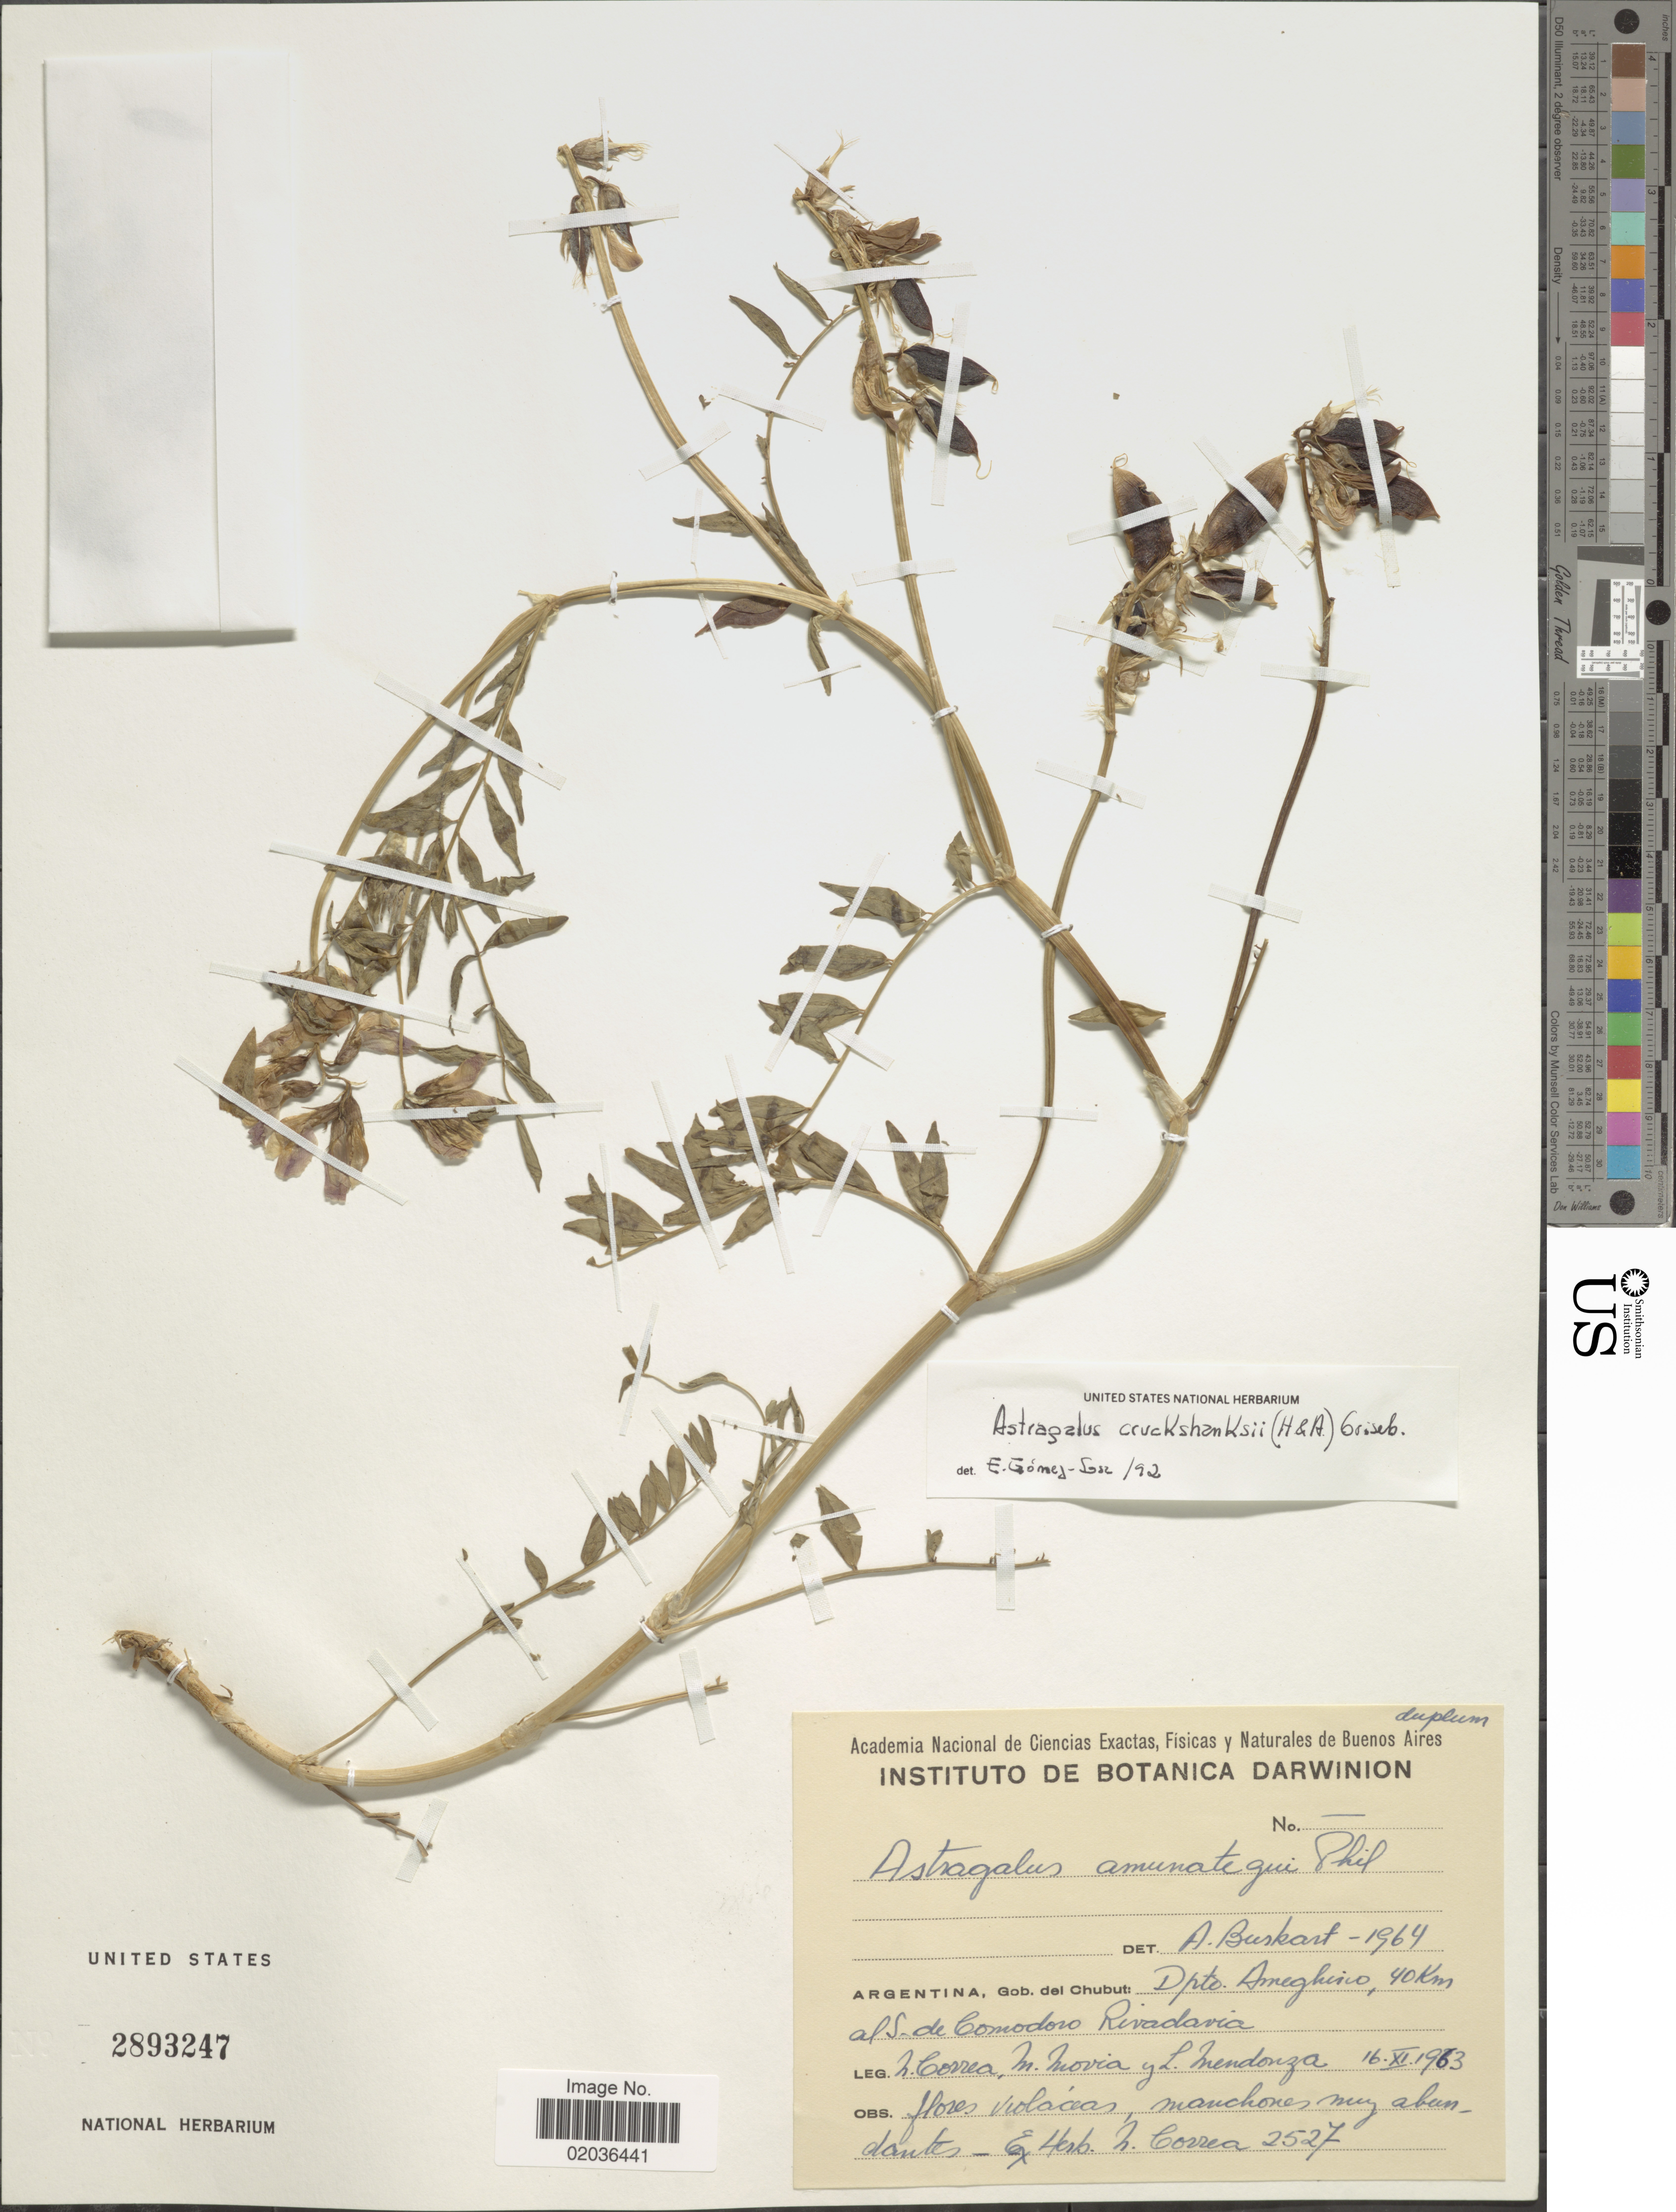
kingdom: Plantae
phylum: Tracheophyta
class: Magnoliopsida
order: Fabales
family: Fabaceae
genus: Astragalus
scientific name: Astragalus cruckshanksii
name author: (Hook. & Arn.) Griseb.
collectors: M. N. Correa, M. Movia & L. Mendoza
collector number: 2527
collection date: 1963-11-16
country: Argentina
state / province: Chubut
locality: Gob. del Chubut: Dpto. Ameghirio, 40 km al S. de Comodoro Rivadavia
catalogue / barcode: US 2893247